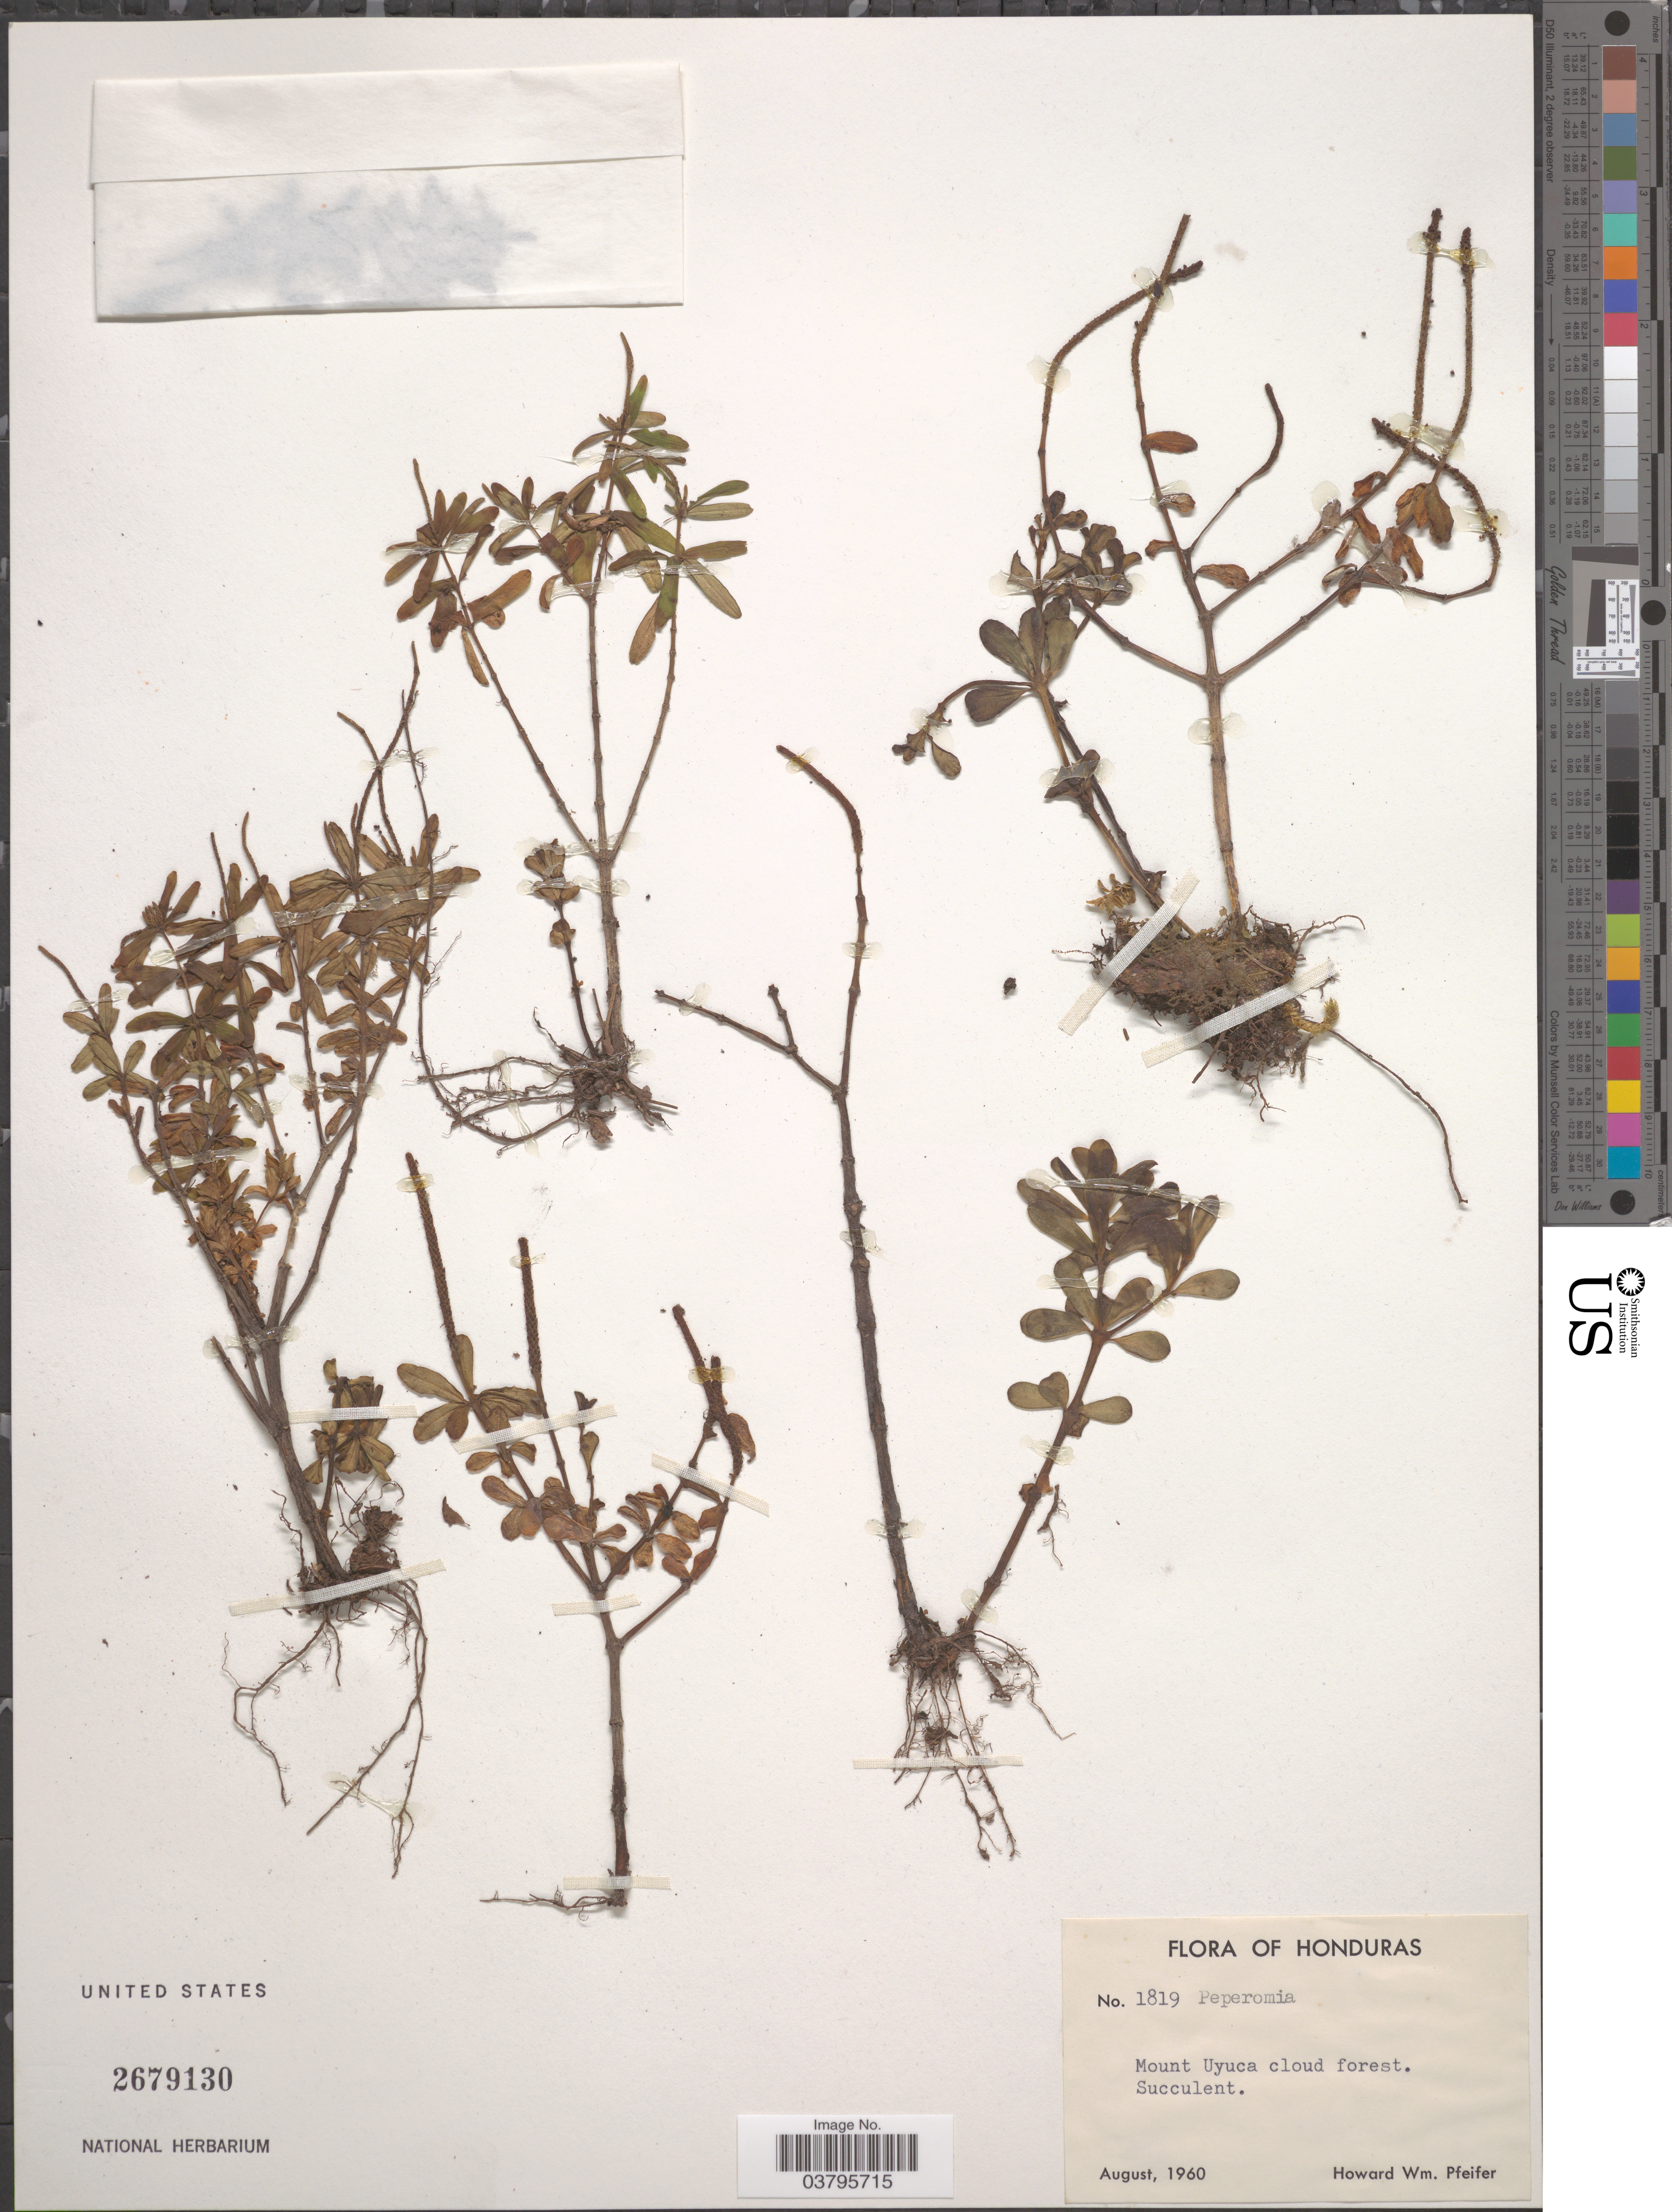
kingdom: Plantae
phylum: Tracheophyta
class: Magnoliopsida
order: Piperales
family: Piperaceae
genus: Peperomia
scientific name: Peperomia leptophylla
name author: Miq.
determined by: Jiménez, José Estaban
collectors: H. W. Pfeifer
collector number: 1819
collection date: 1960-08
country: Honduras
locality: Mount Uyuca cloud forest.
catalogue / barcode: US 2679130